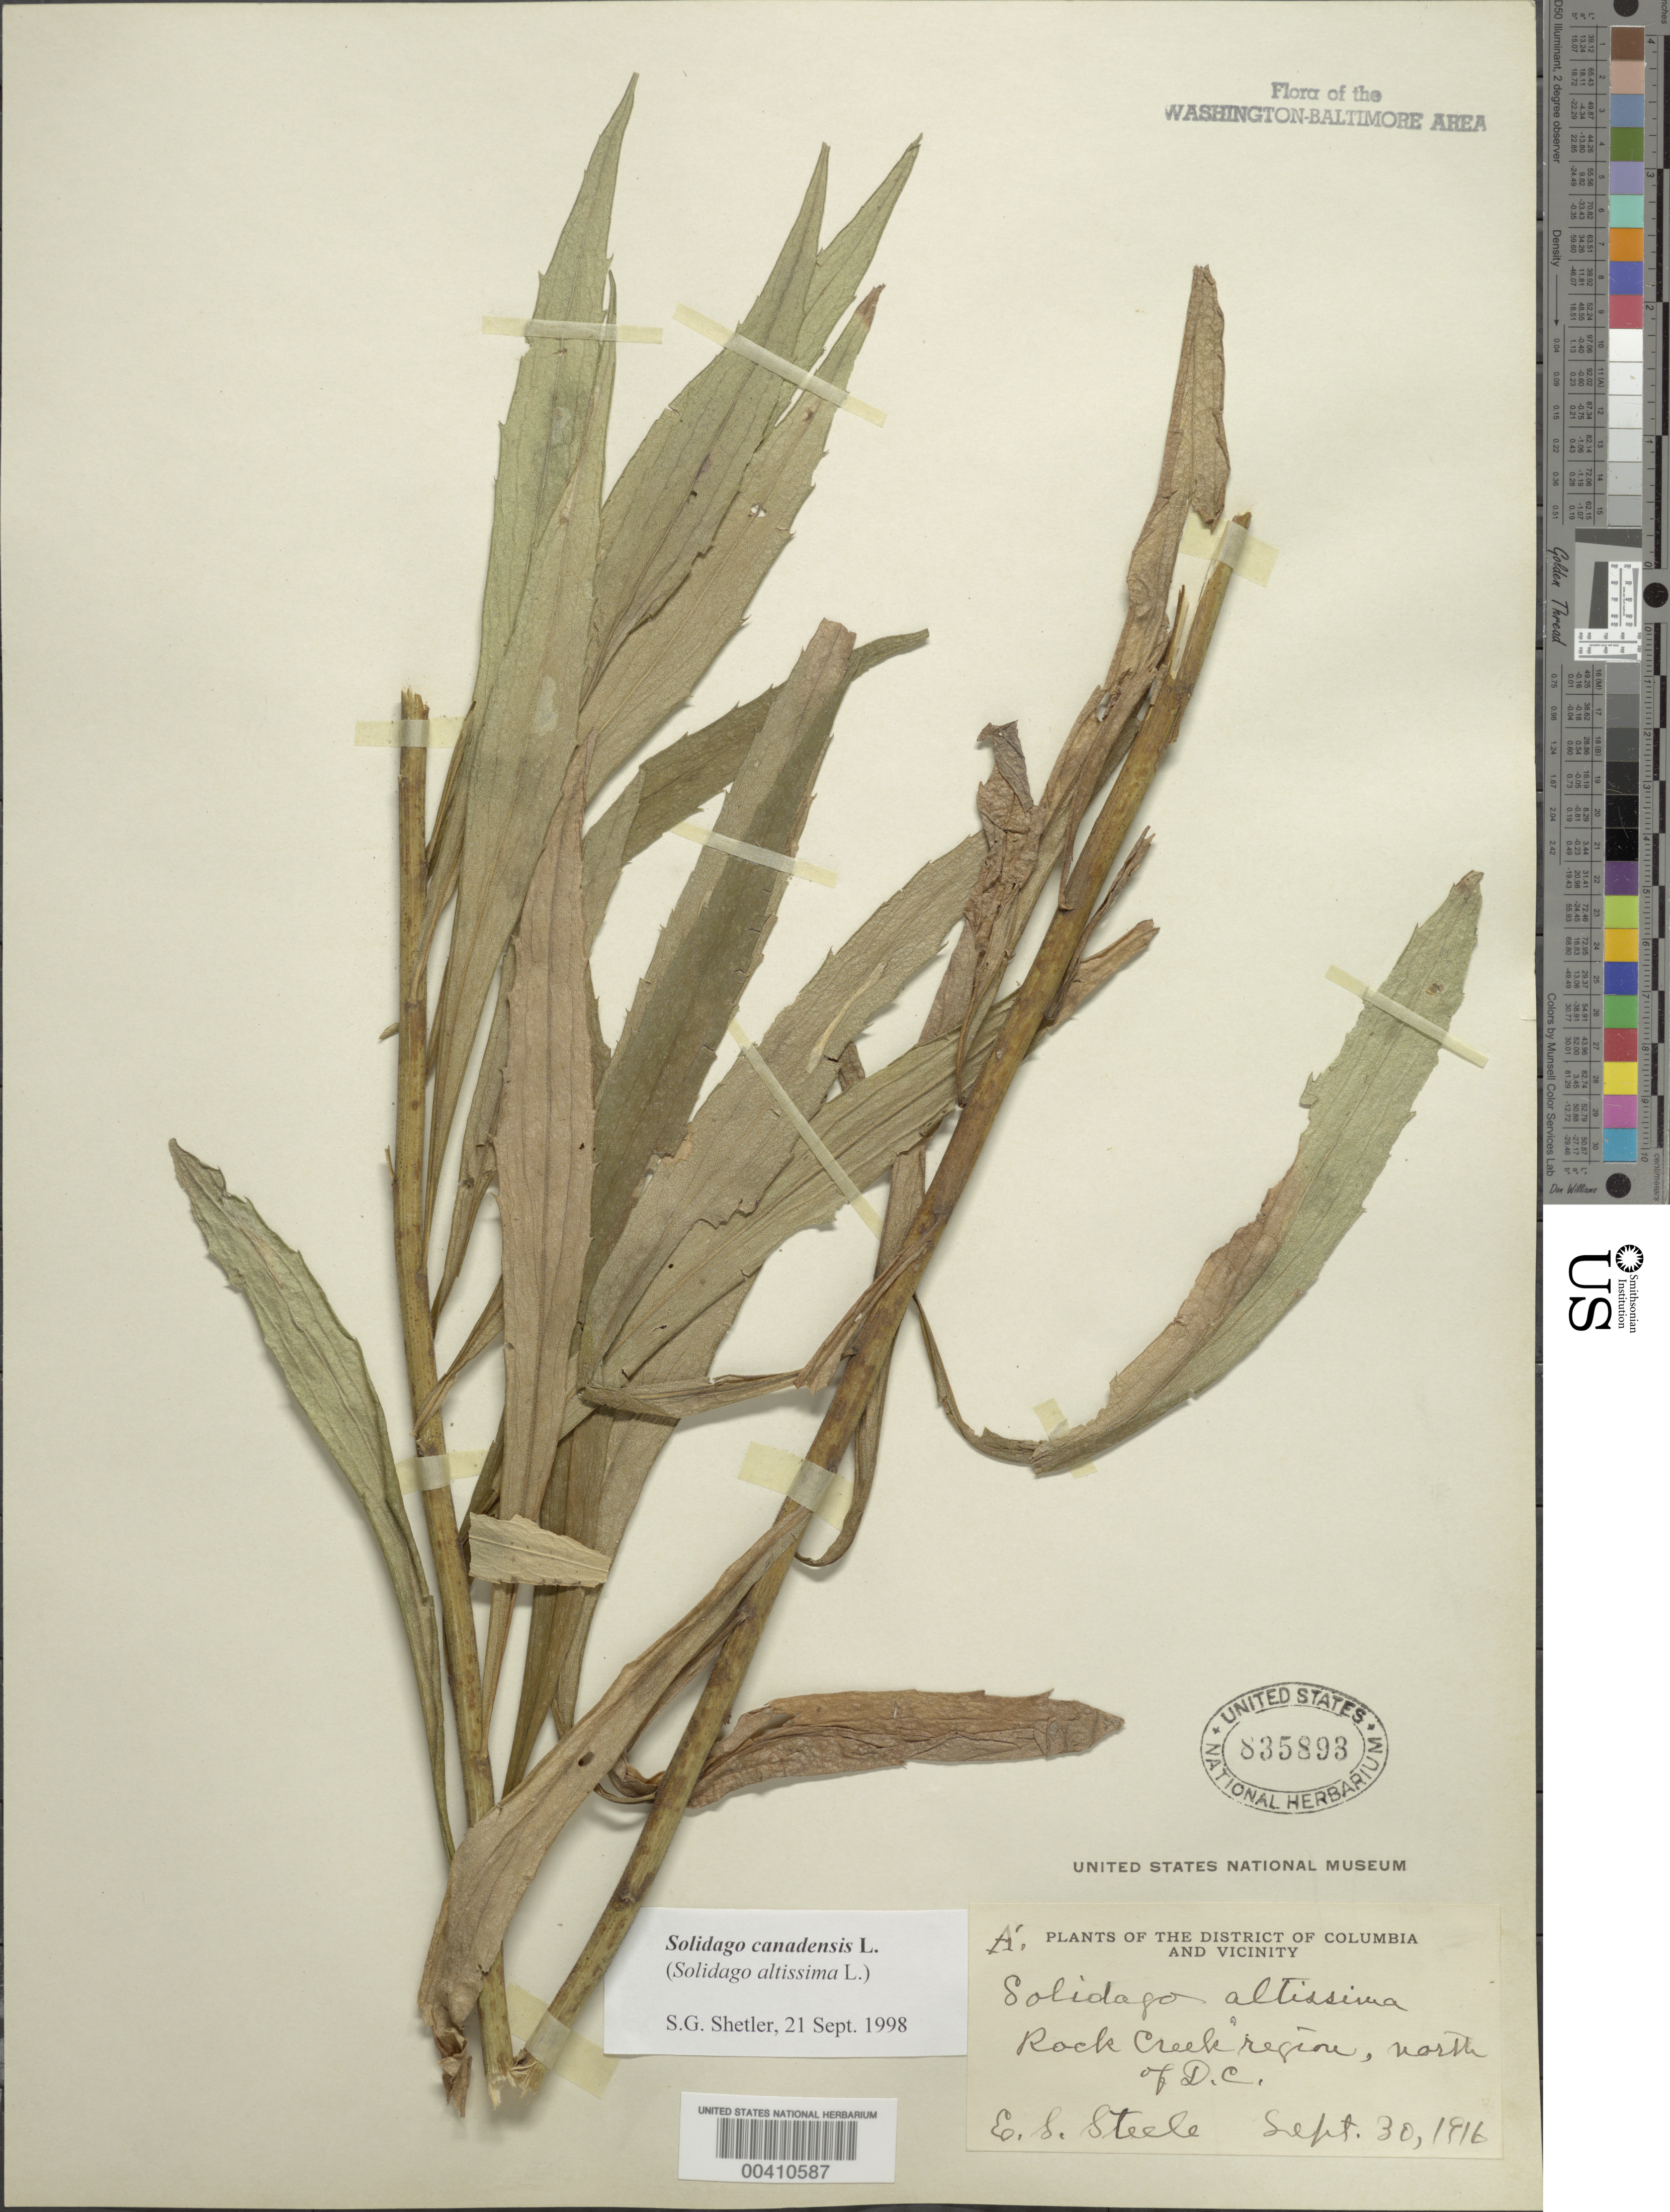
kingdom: Plantae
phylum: Tracheophyta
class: Magnoliopsida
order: Asterales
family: Asteraceae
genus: Solidago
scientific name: Solidago canadensis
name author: L.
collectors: E. Steele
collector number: A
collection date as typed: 30 Sep 1916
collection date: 1916-09-30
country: United States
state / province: Maryland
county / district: Montgomery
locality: Rock Creek Region, N of DC Line Rock Creek Park & vicinity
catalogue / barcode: US 835893